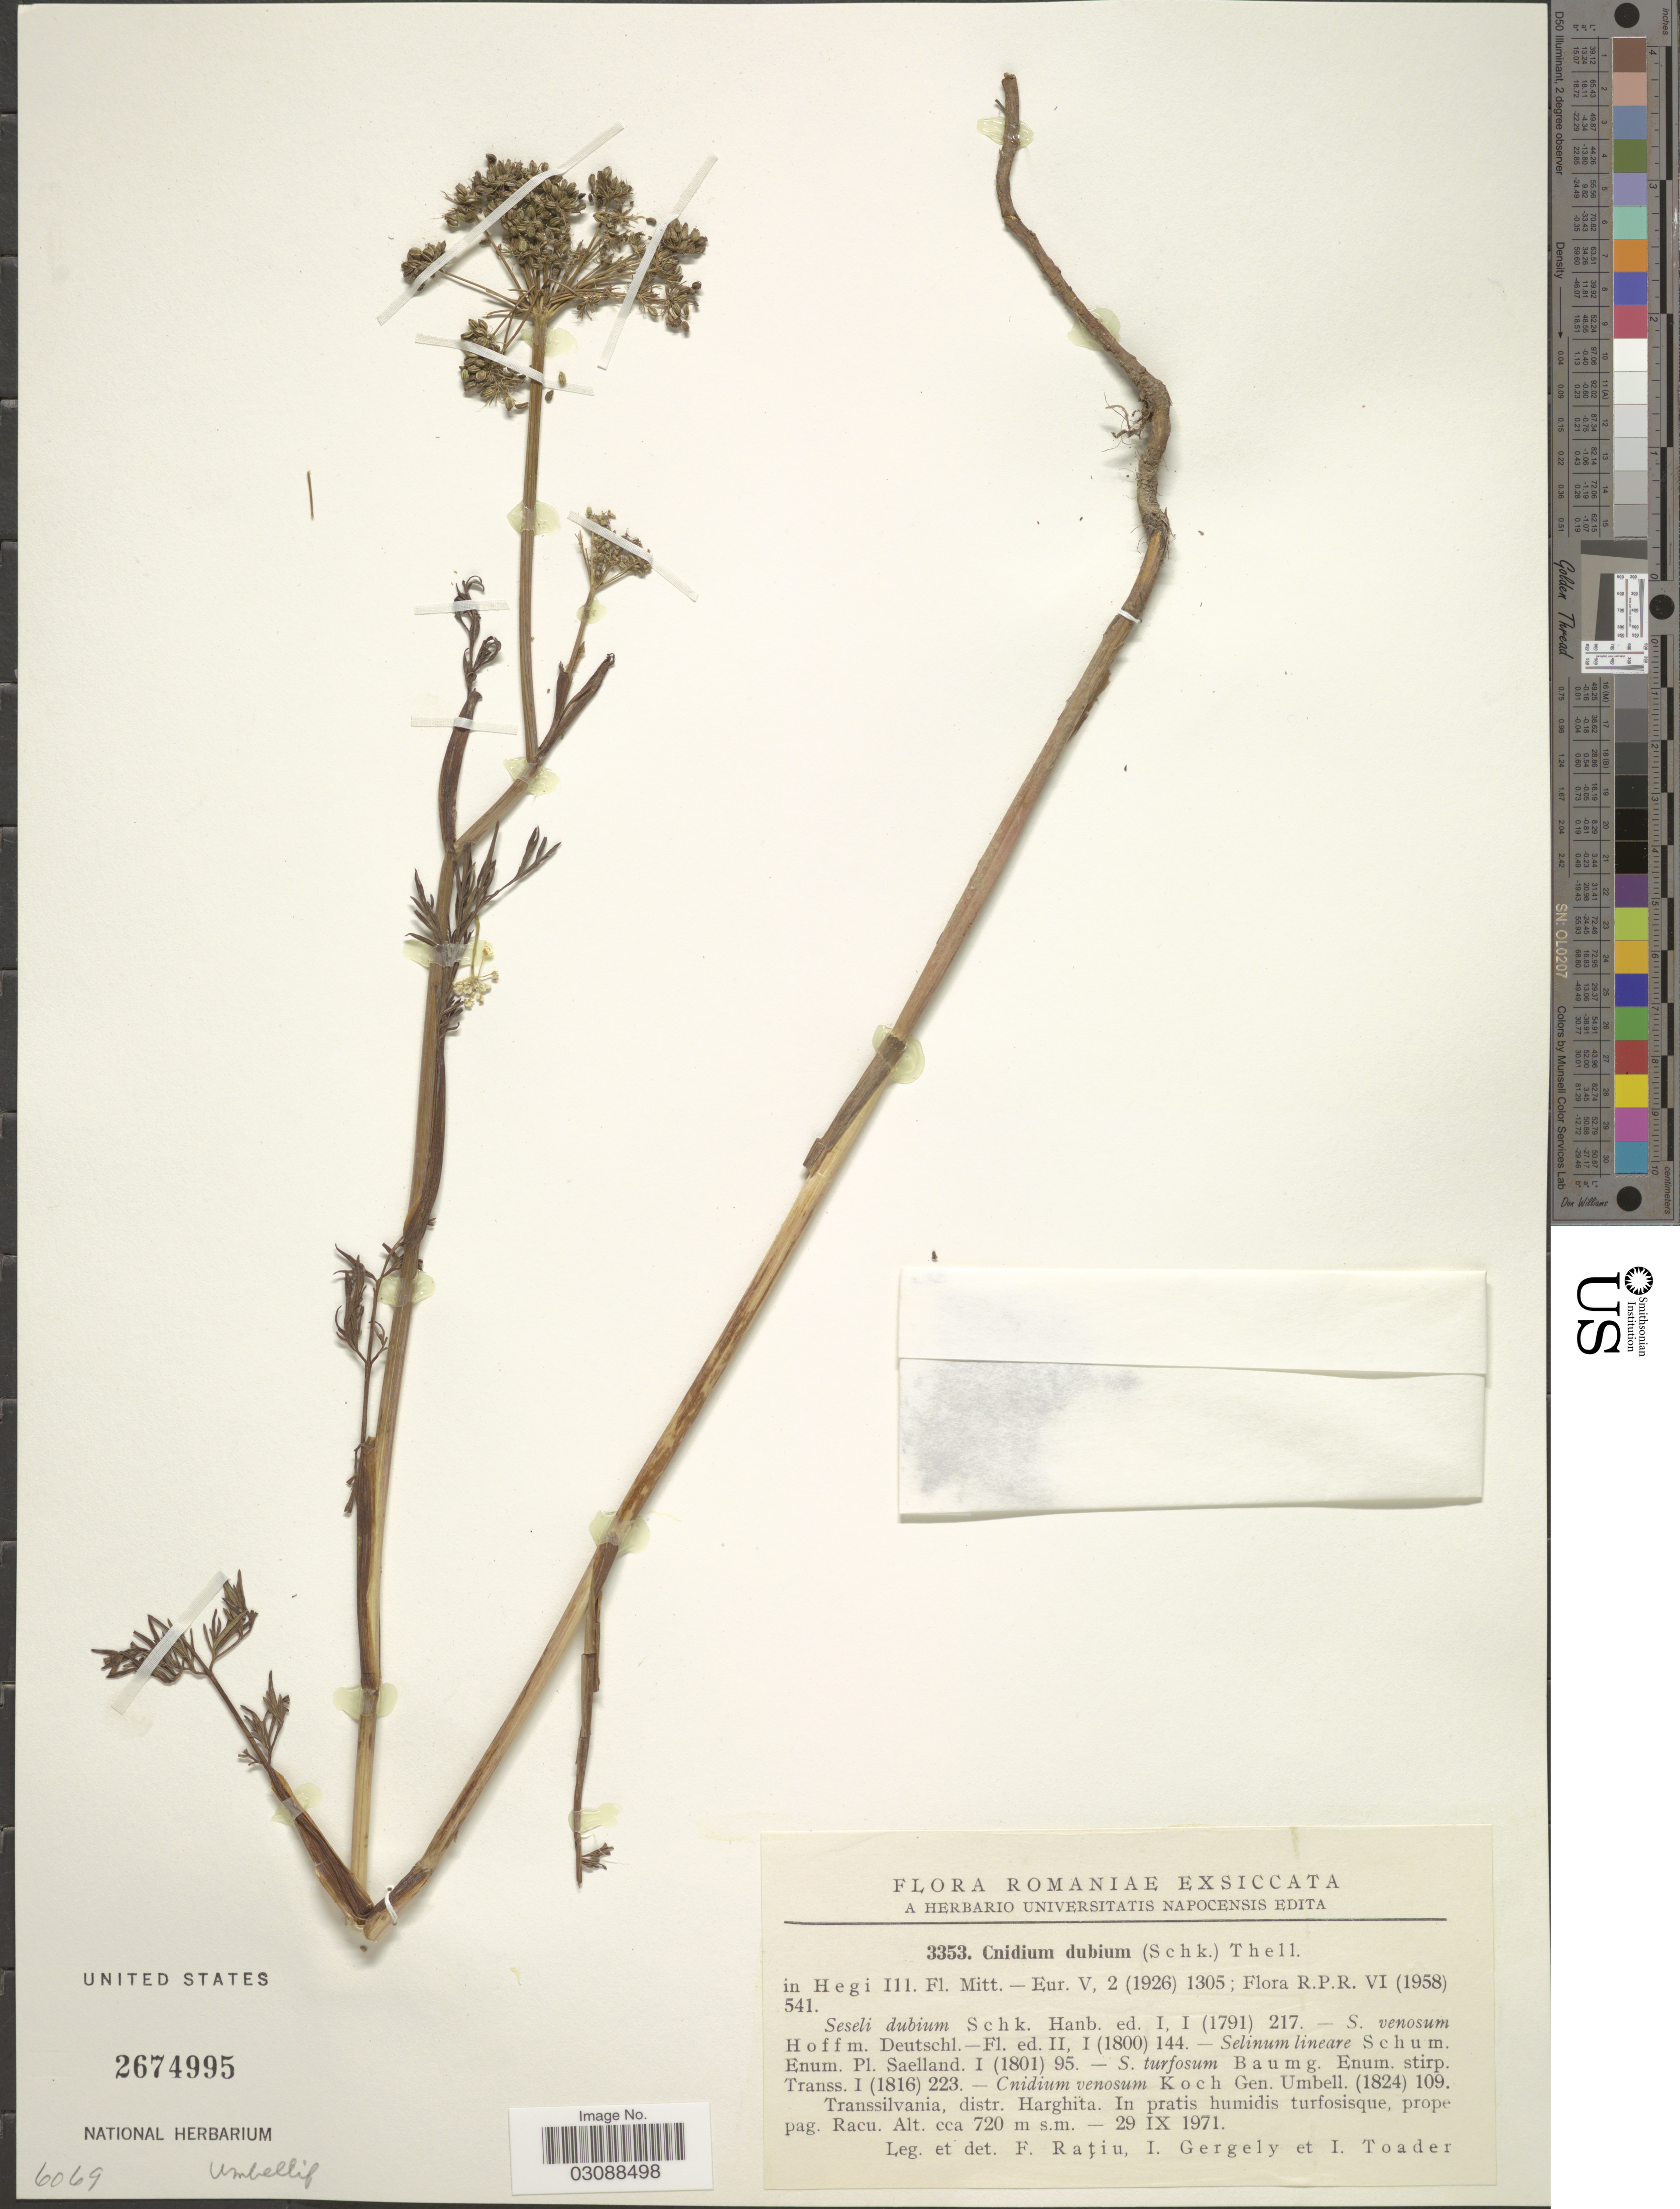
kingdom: Plantae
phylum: Tracheophyta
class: Magnoliopsida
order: Apiales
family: Apiaceae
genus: Cnidium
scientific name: Cnidium dubium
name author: Thell.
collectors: F. Ratiu, I. Gergely & I. Toader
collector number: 3353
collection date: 1971-09-29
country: Romania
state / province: Harghita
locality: Transsilvania, distr. Harghïta. In pratis humidis turfosisque, prope pag. Racu.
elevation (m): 720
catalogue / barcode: US 2674995